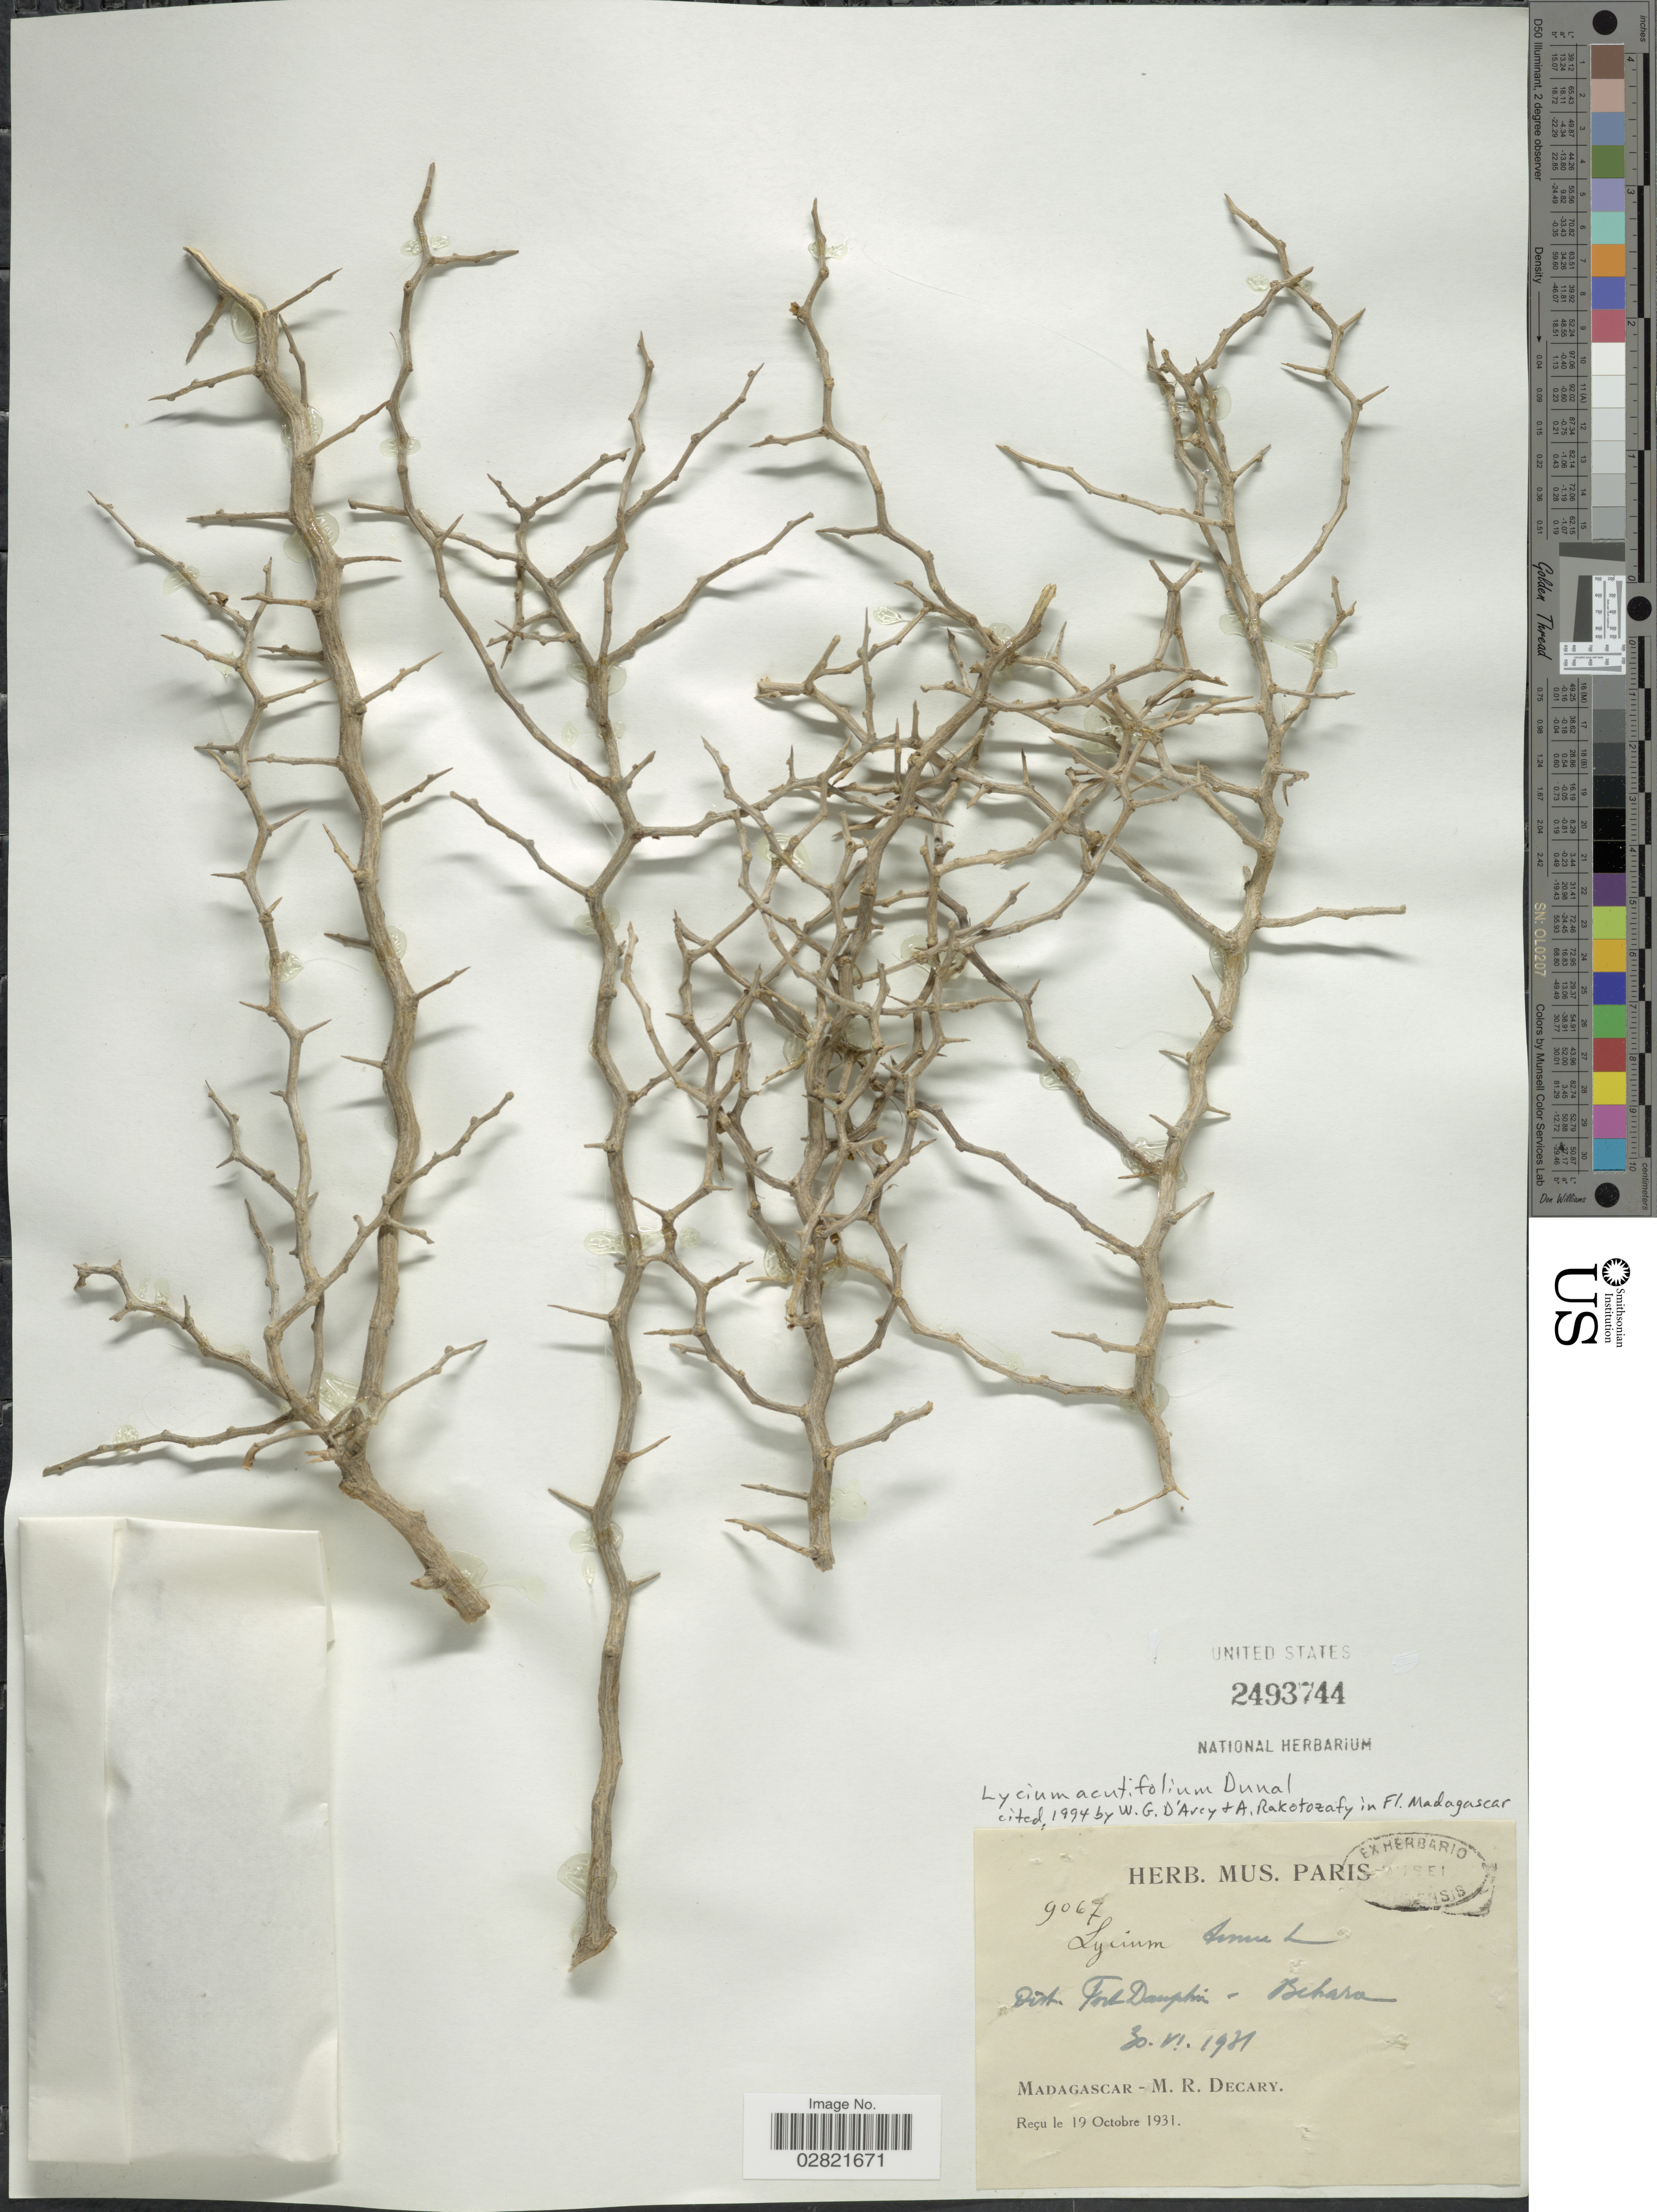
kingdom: Plantae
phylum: Tracheophyta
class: Magnoliopsida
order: Solanales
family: Solanaceae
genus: Lycium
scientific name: Lycium acutifolium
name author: Dunal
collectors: R. Decary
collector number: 9067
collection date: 1931-06-30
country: Madagascar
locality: Dist. Fort Dauphin - Behara.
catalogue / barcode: US 2493744